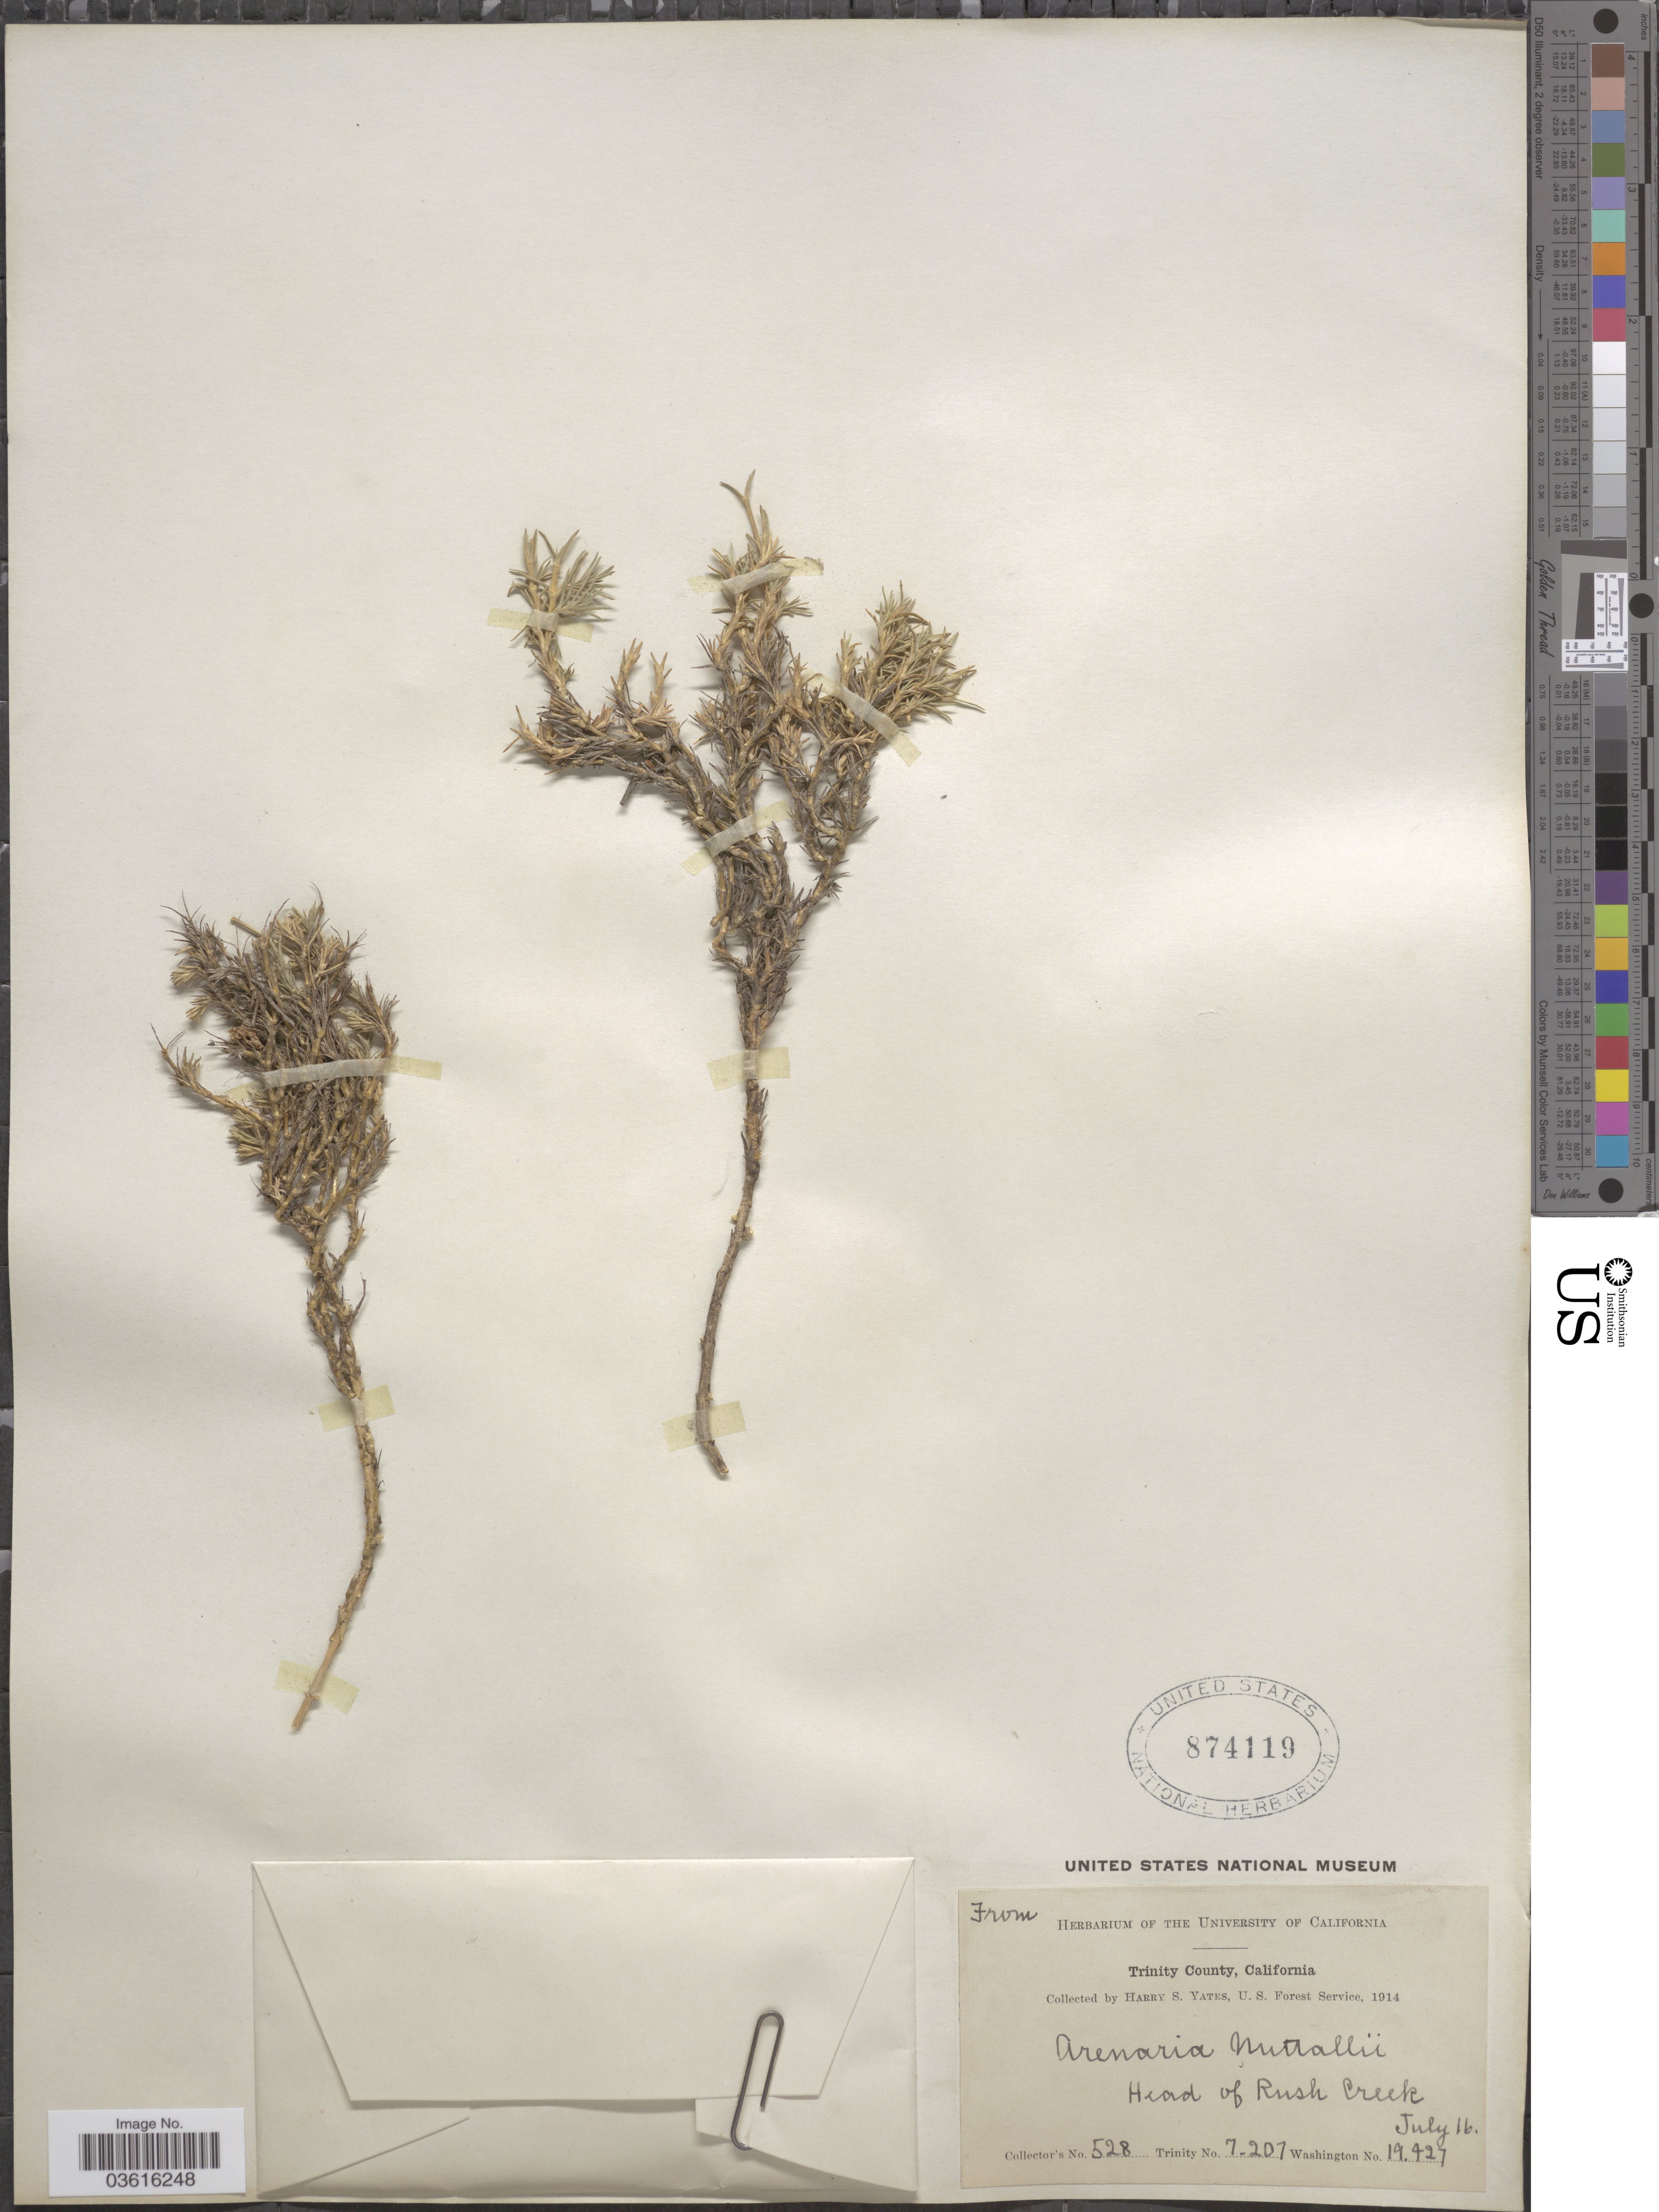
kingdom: Plantae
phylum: Tracheophyta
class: Magnoliopsida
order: Caryophyllales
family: Caryophyllaceae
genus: Minuartia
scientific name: Minuartia nuttallii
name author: (Pax) Briq.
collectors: H. S. Yates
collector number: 528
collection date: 1914-07-16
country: United States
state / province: California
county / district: Trinity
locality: Trinity County. Head of Rush Creek.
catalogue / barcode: US 874119